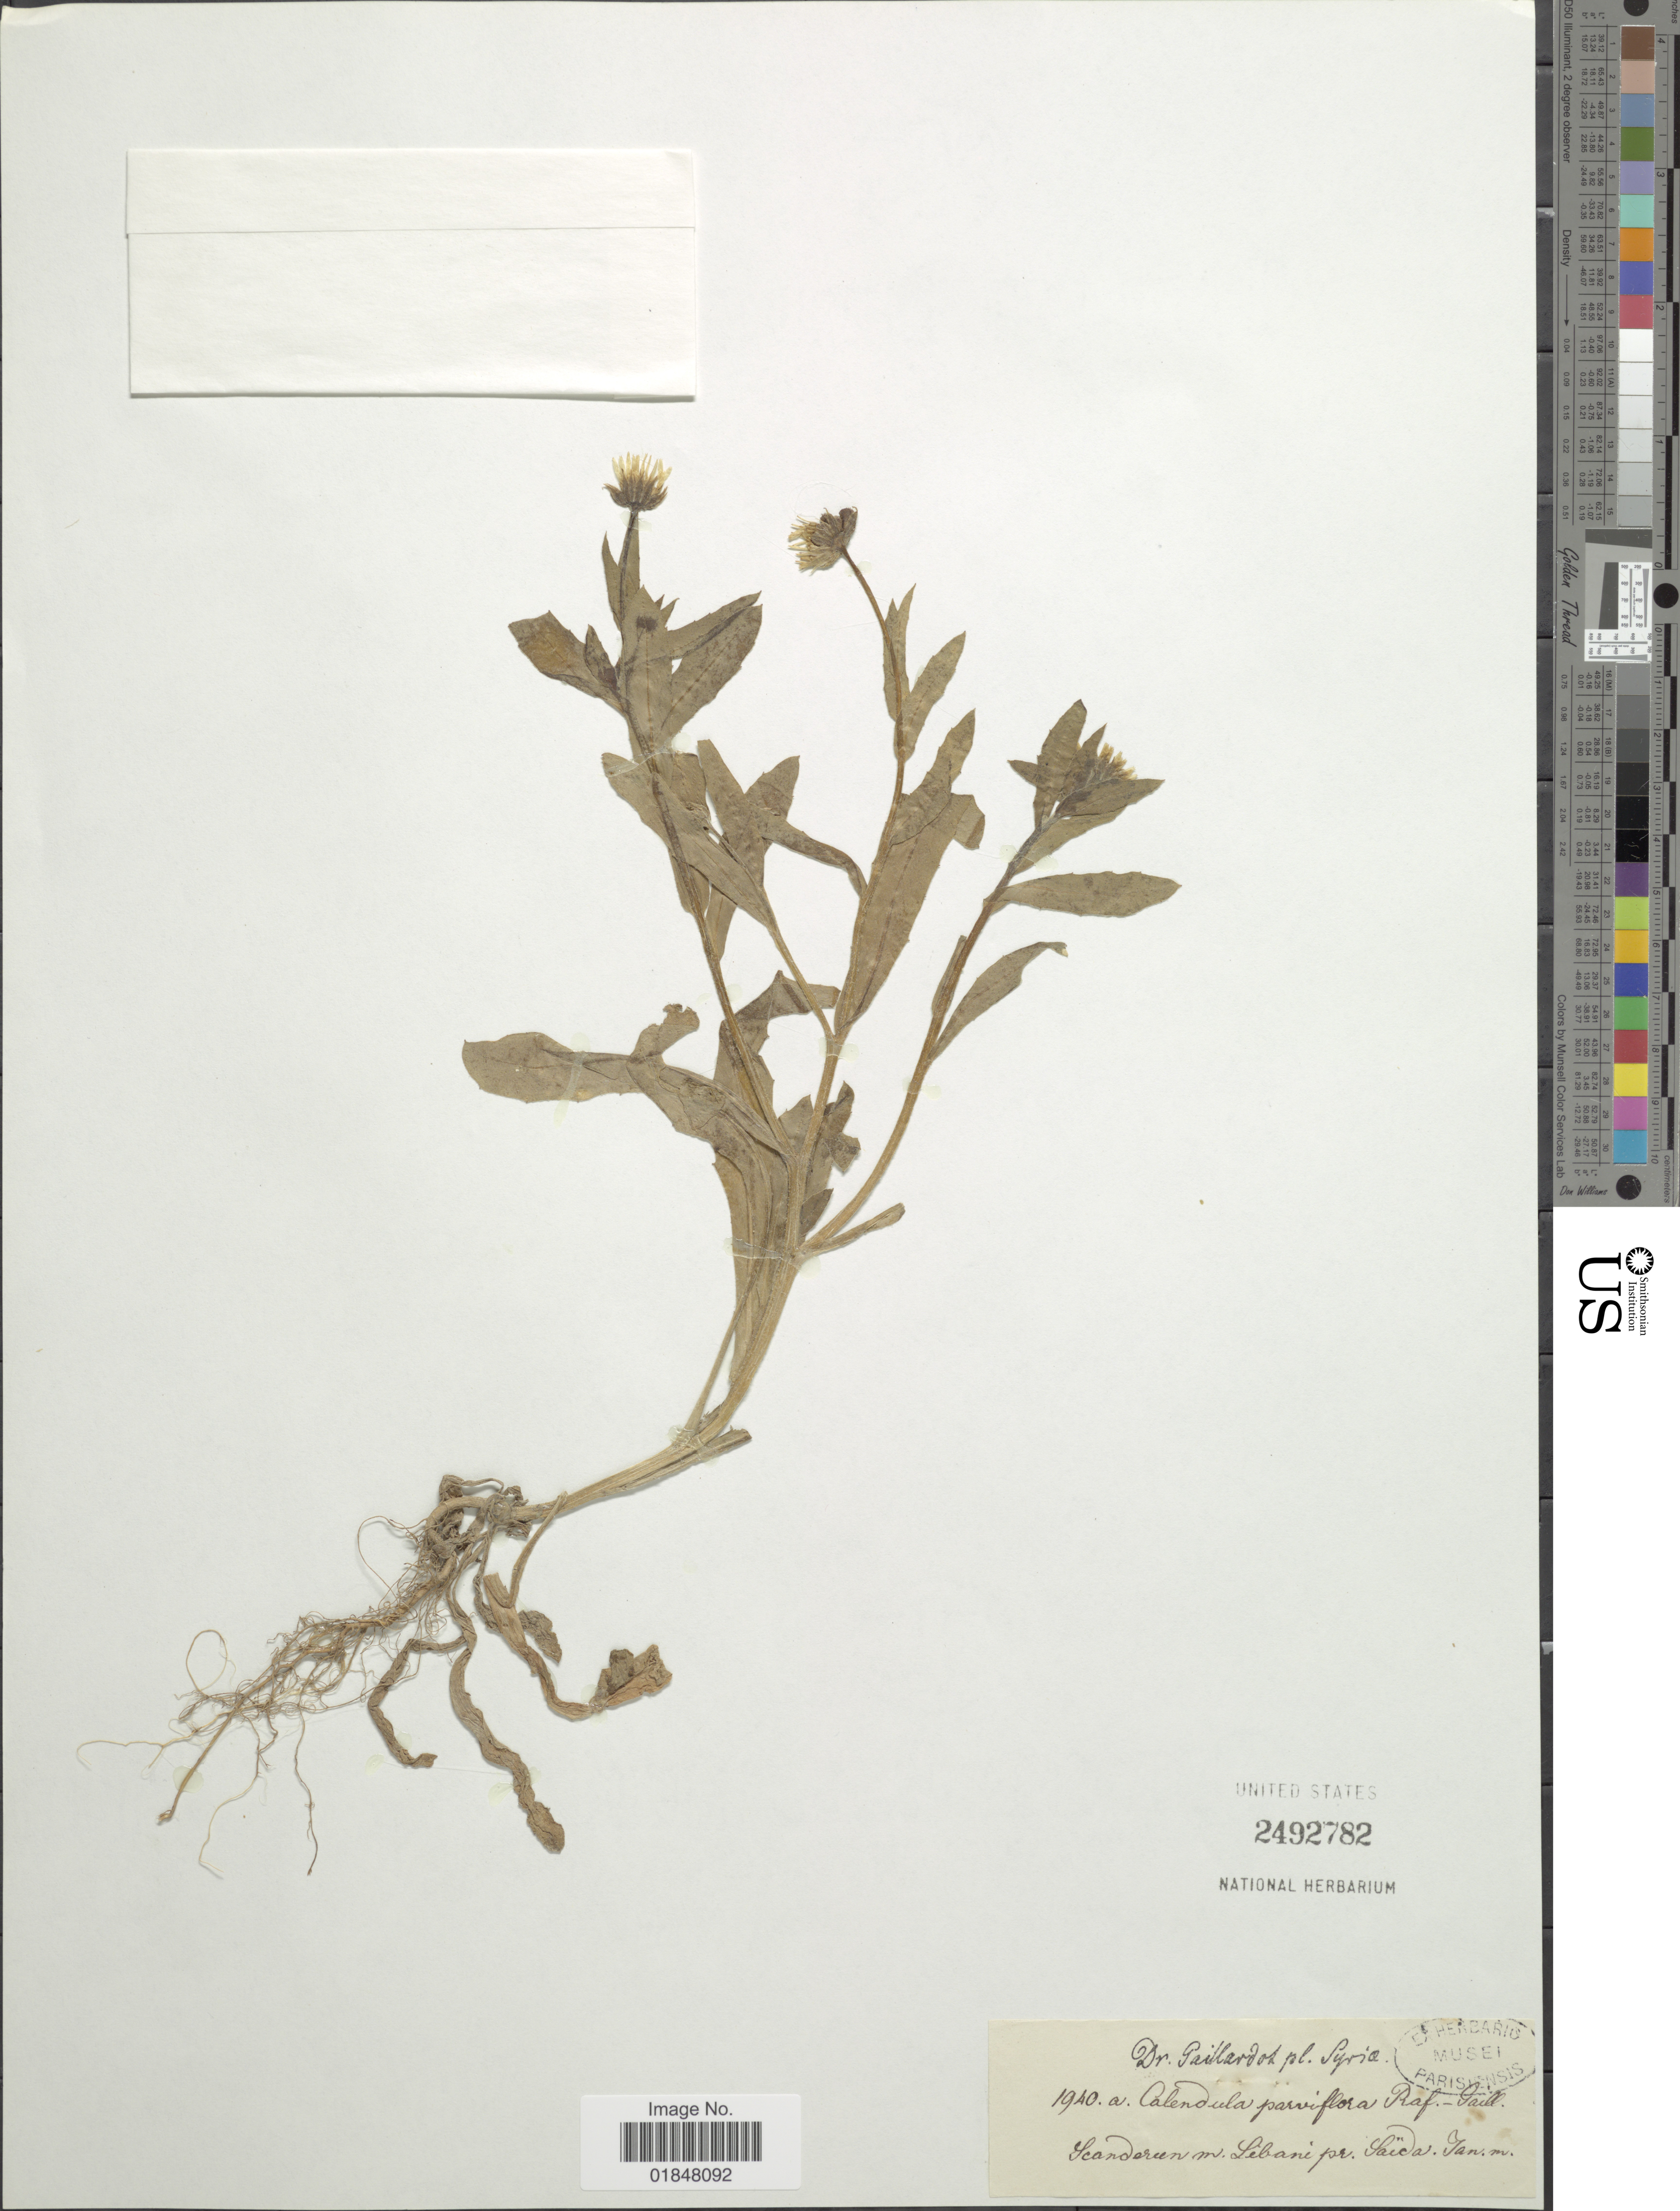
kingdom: Plantae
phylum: Tracheophyta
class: Magnoliopsida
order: Asterales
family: Asteraceae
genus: Calendula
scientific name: Calendula arvensis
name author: L.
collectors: Gaillardot, --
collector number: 1940a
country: Syria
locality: Scandereen m. Lebani pr. Saica. Tan. m. [interpreted]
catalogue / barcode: US 2492782